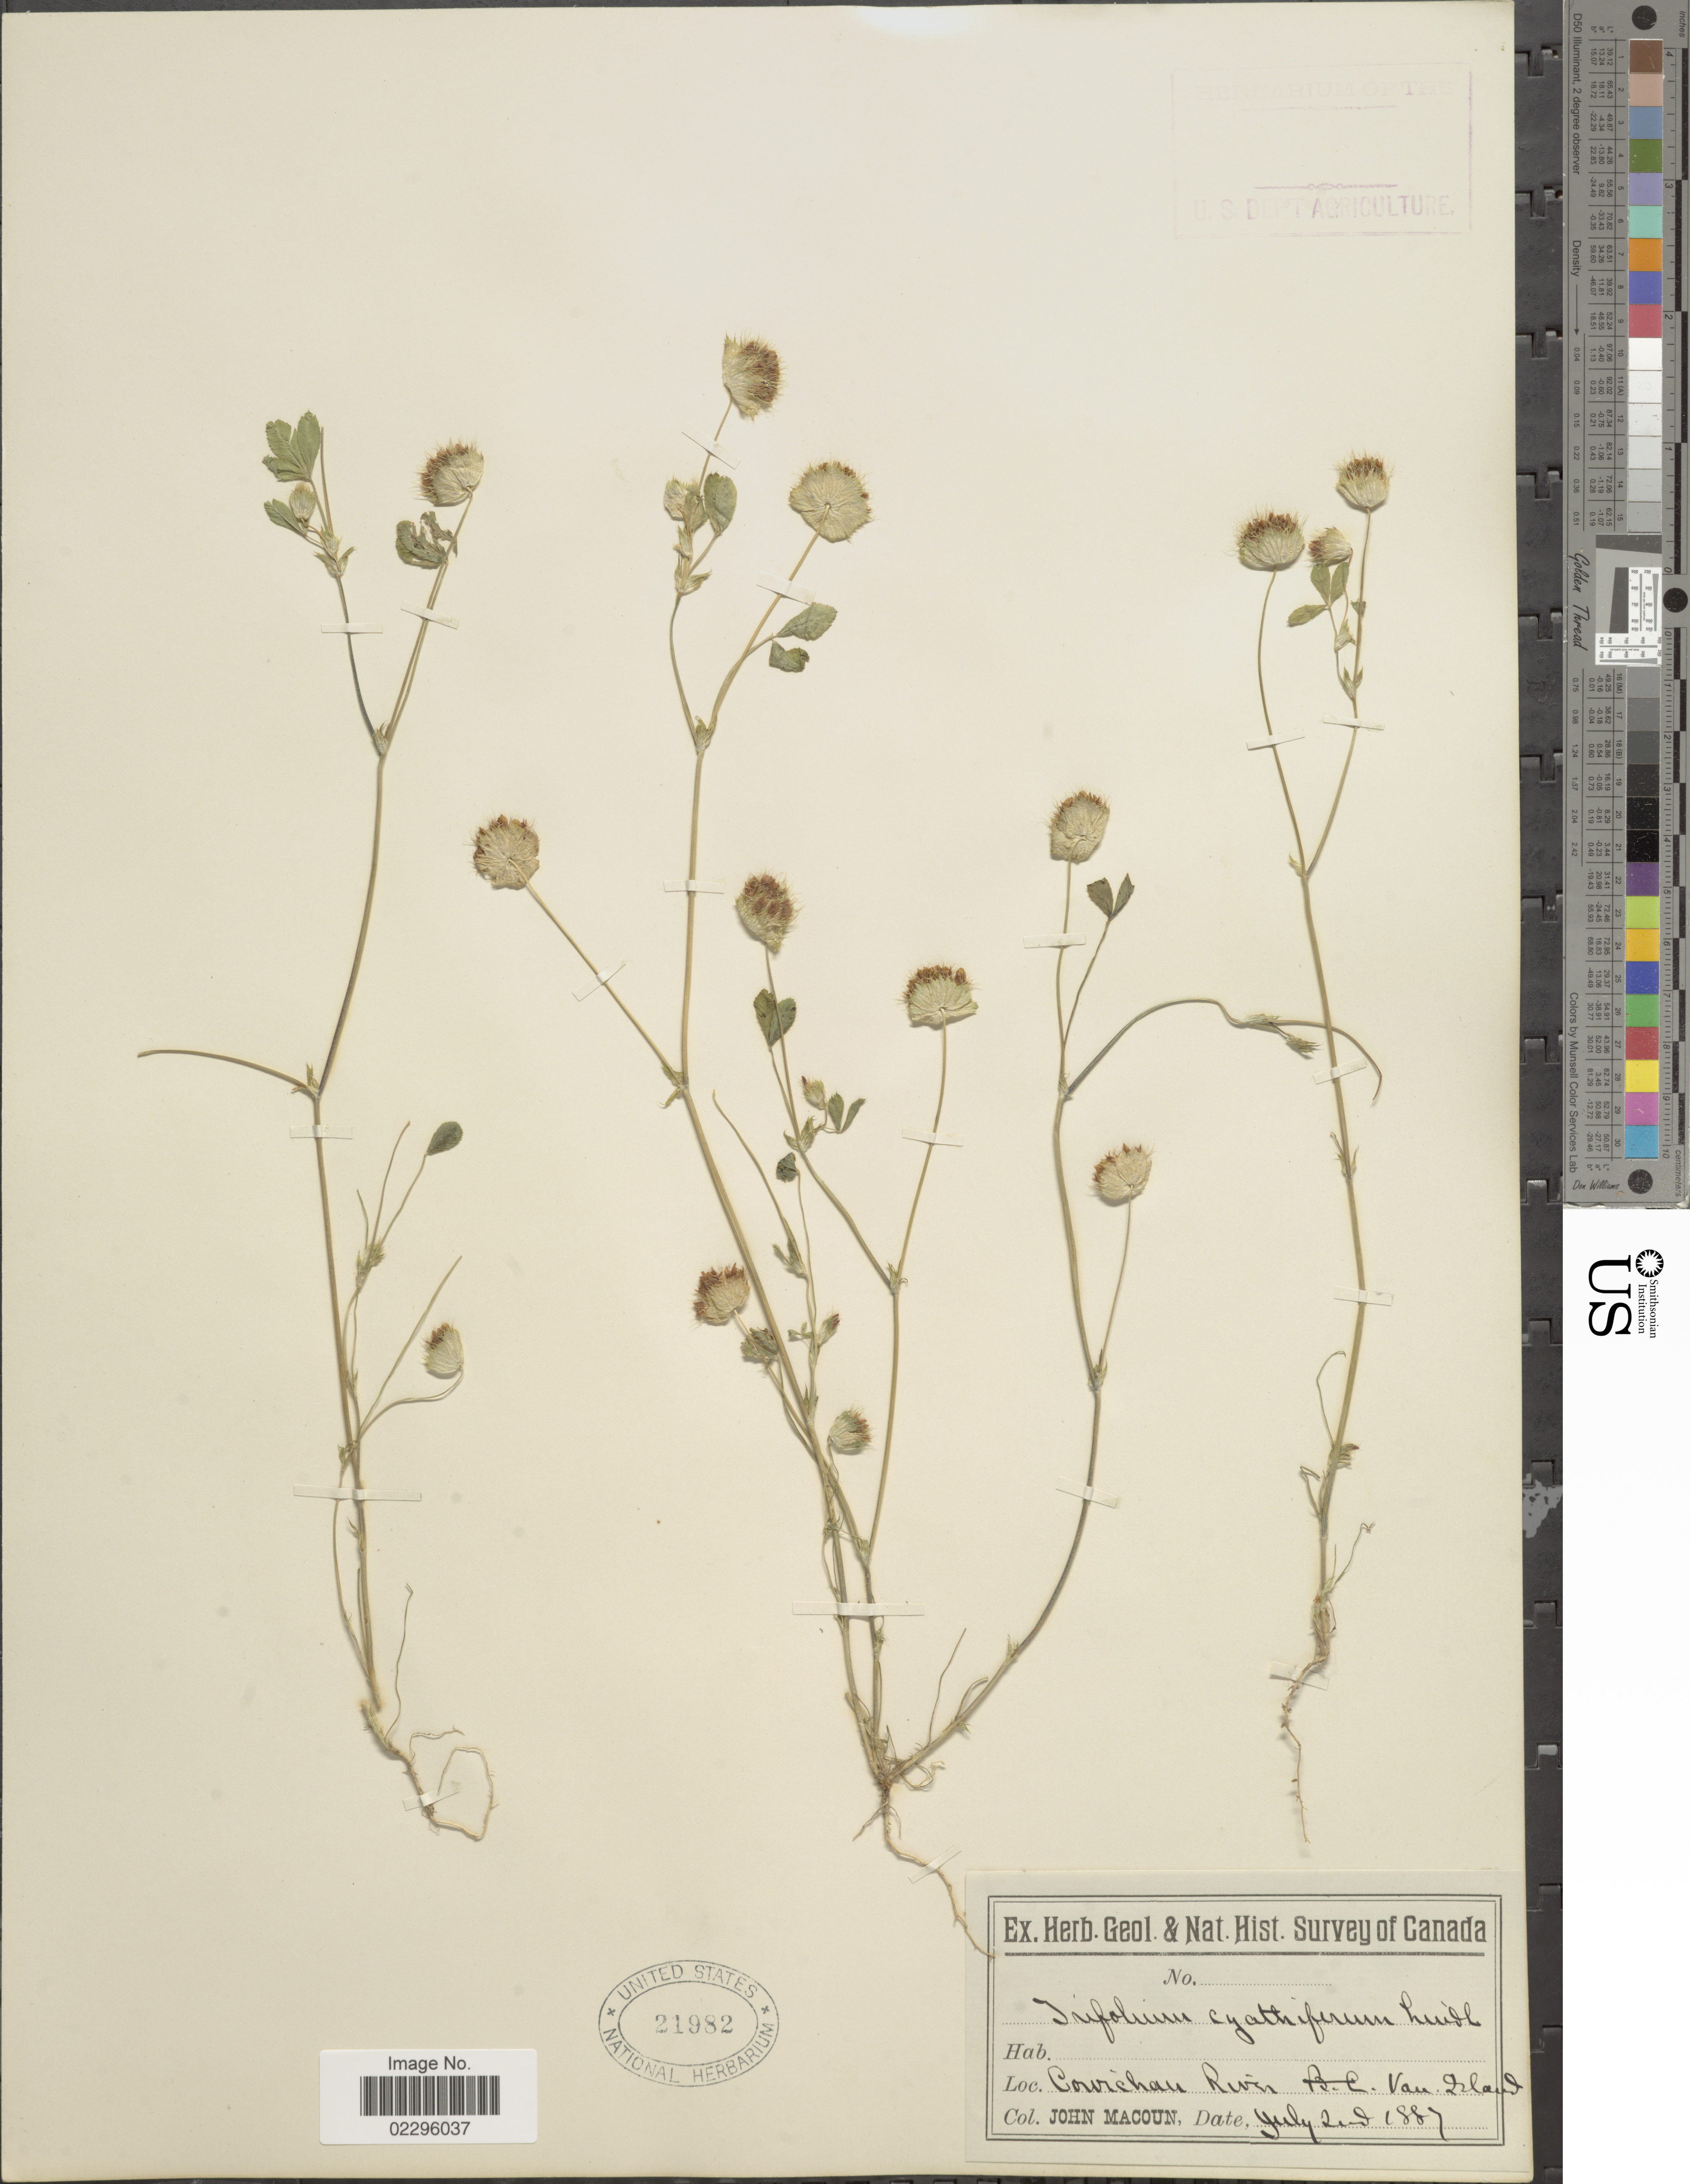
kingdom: Plantae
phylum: Tracheophyta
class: Magnoliopsida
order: Fabales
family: Fabaceae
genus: Trifolium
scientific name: Trifolium cyathiferum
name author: Lindl.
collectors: J. Macoun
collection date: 1887-07-02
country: Canada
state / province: British Columbia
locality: Cowichan River, Van. Island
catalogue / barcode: US 21982